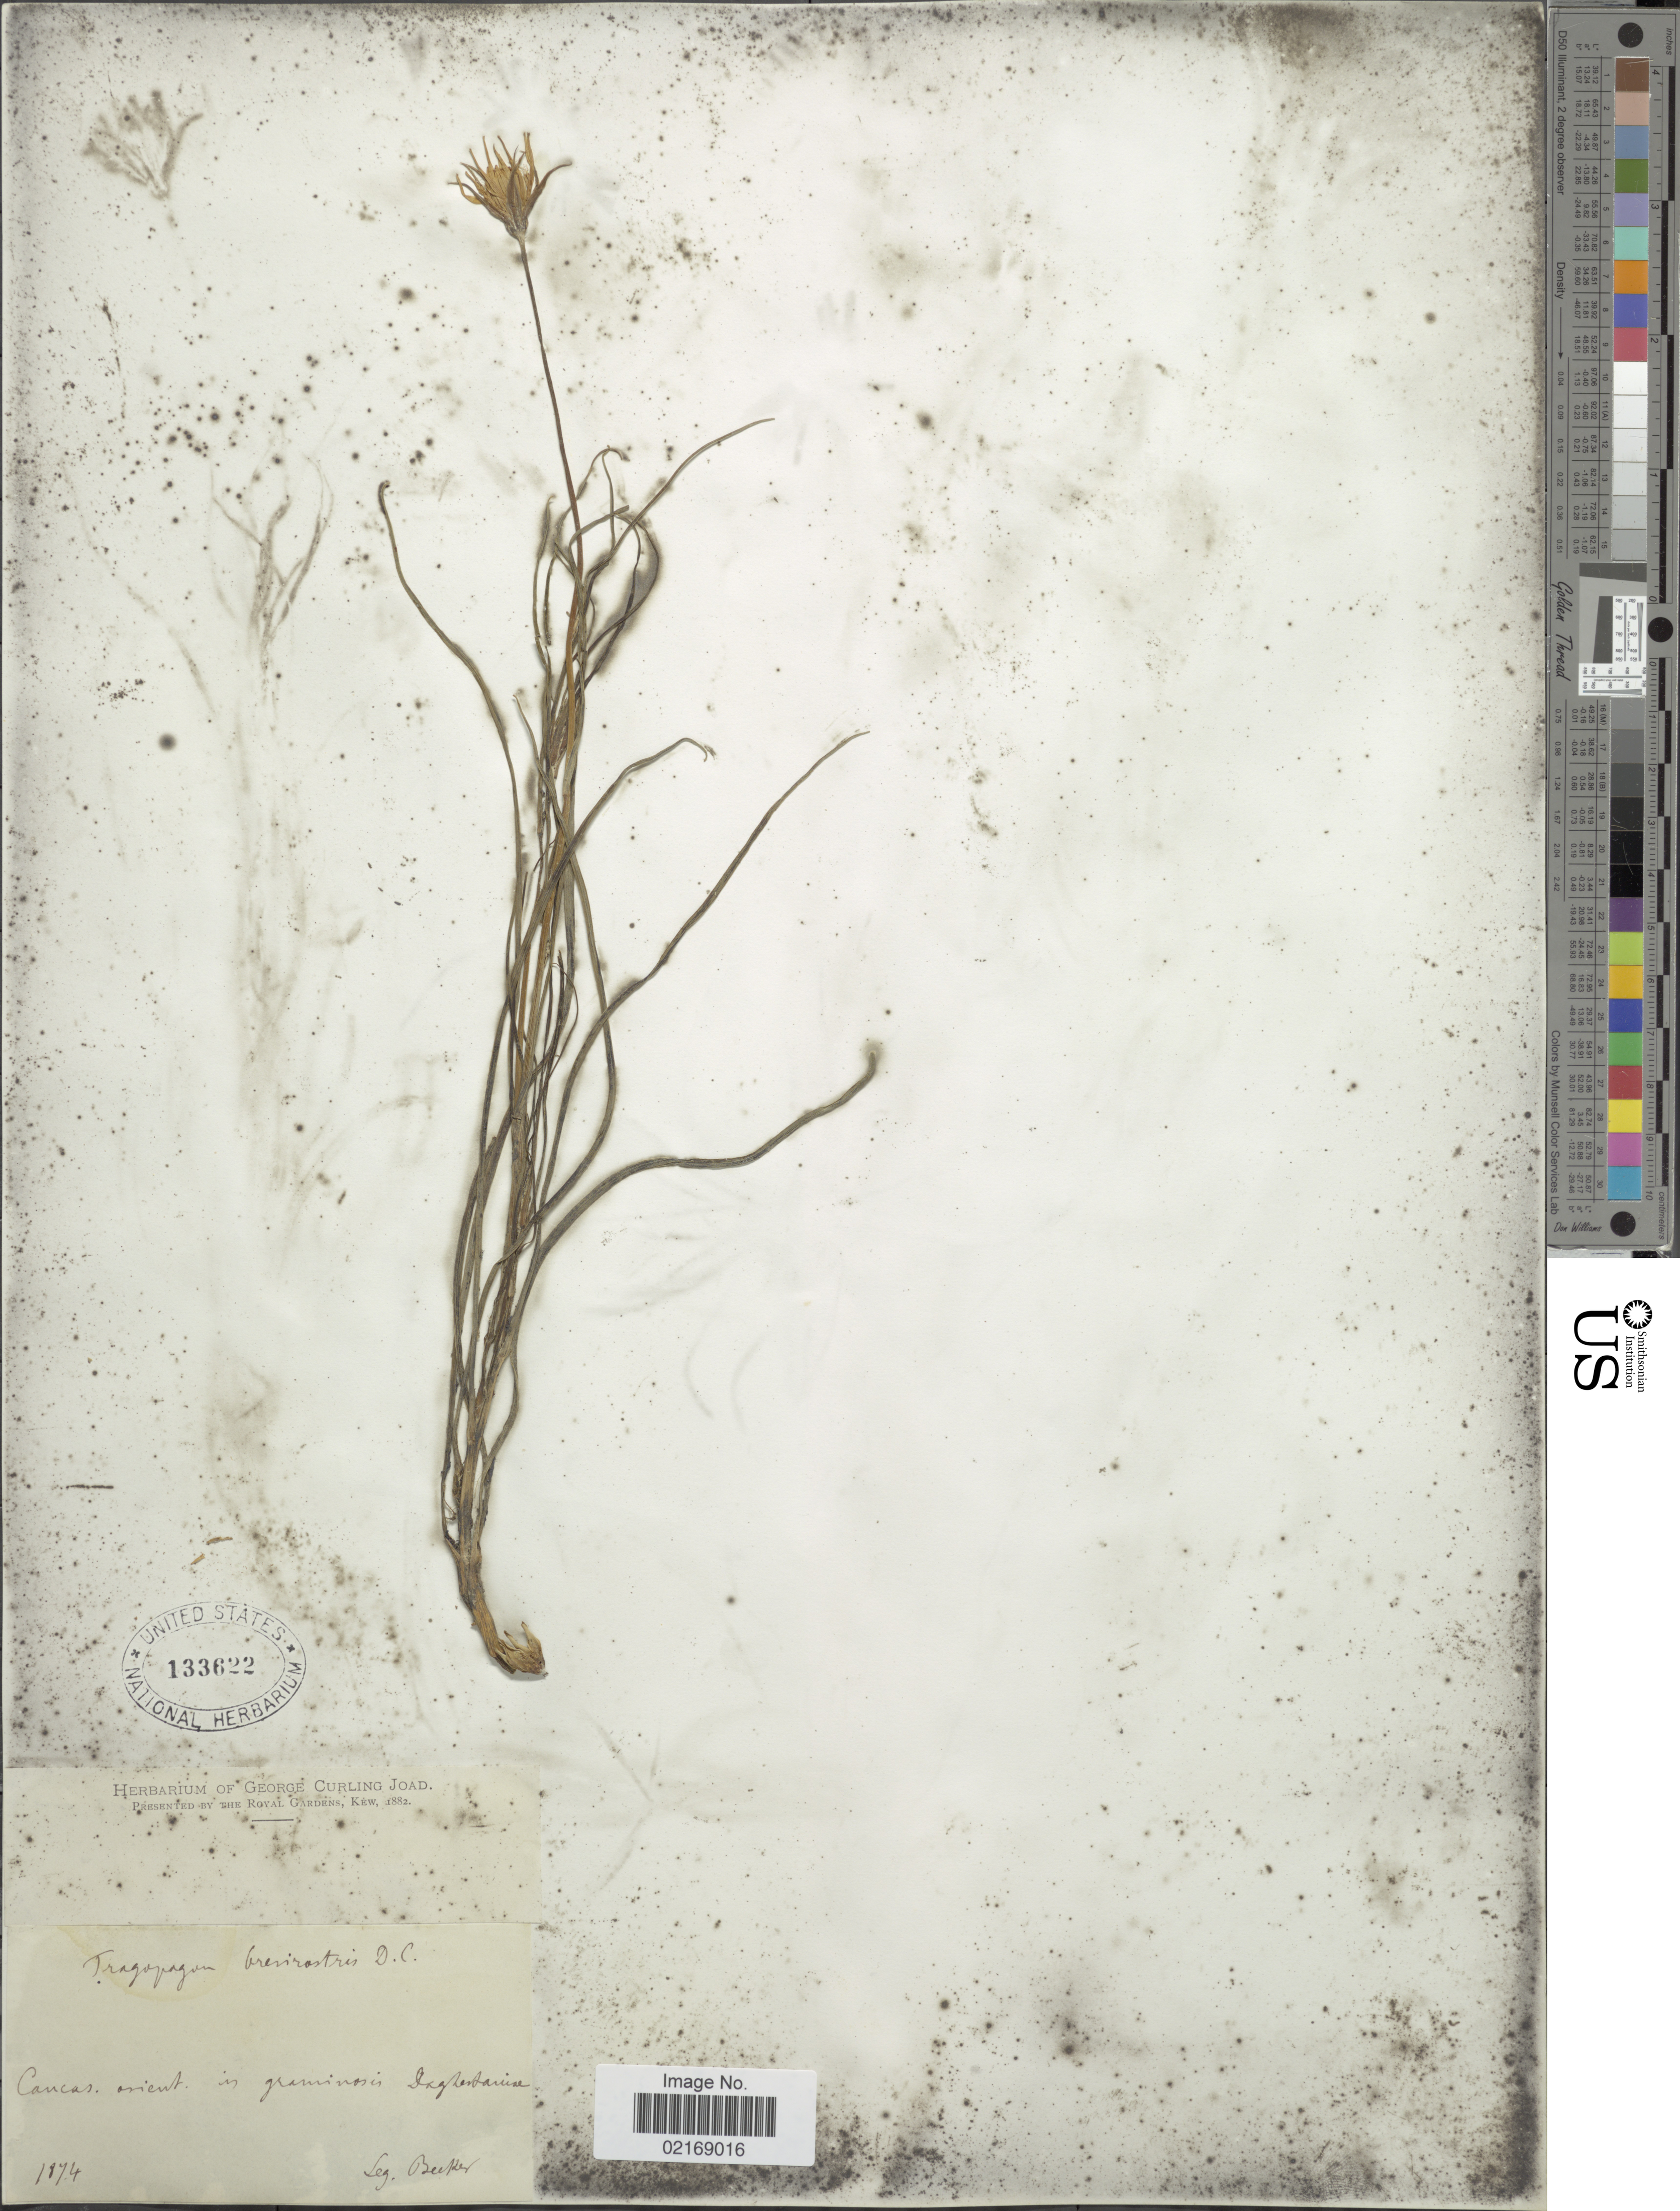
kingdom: Plantae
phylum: Tracheophyta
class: Magnoliopsida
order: Asterales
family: Asteraceae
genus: Tragopogon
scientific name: Tragopogon brevirostris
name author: DC.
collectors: -. Becker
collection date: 1874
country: Russian Federation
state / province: Dagestan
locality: Caucas. orient. in graminosis Daghestanica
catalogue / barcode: US 133622